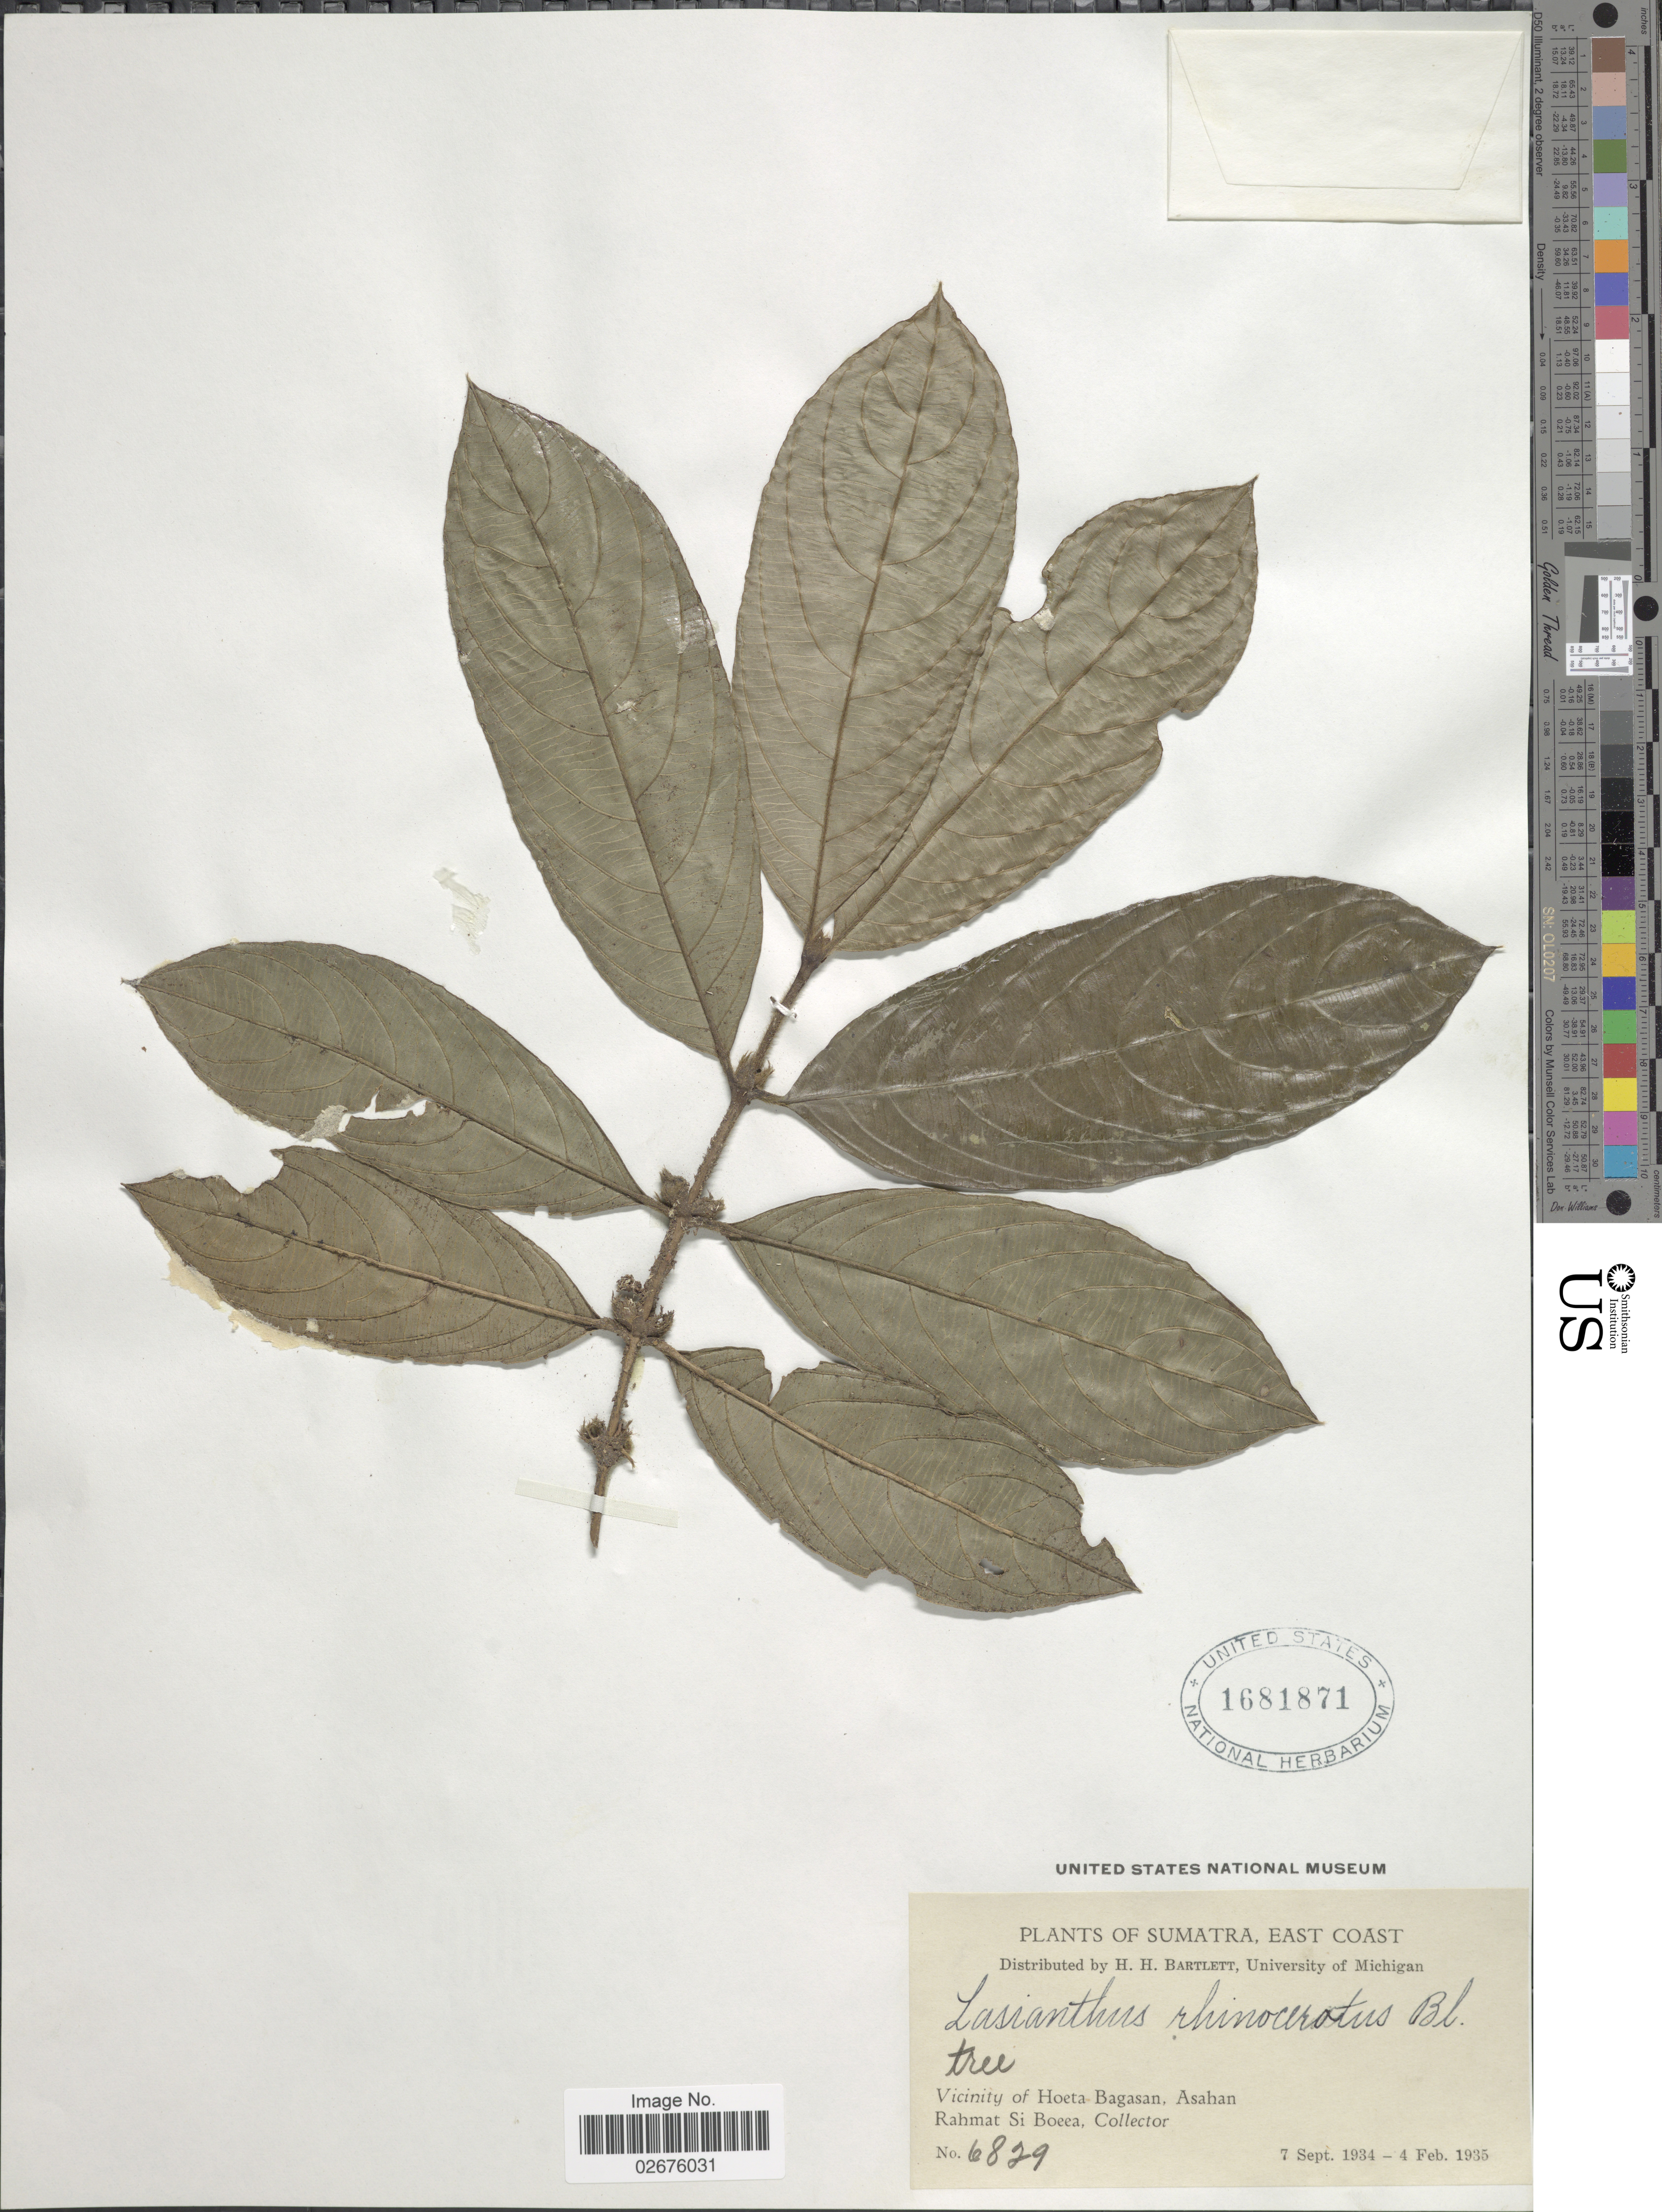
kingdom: Plantae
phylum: Tracheophyta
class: Magnoliopsida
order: Gentianales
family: Rubiaceae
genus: Lasianthus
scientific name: Lasianthus rhinocerotis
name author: Blume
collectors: Rahmat Si Boeea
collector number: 6829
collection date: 1934-09-07/1935-02-04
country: Indonesia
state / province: Sumatra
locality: East Coast. Vicinity of Hoeta Bagasan, Asahan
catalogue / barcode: US 1681871